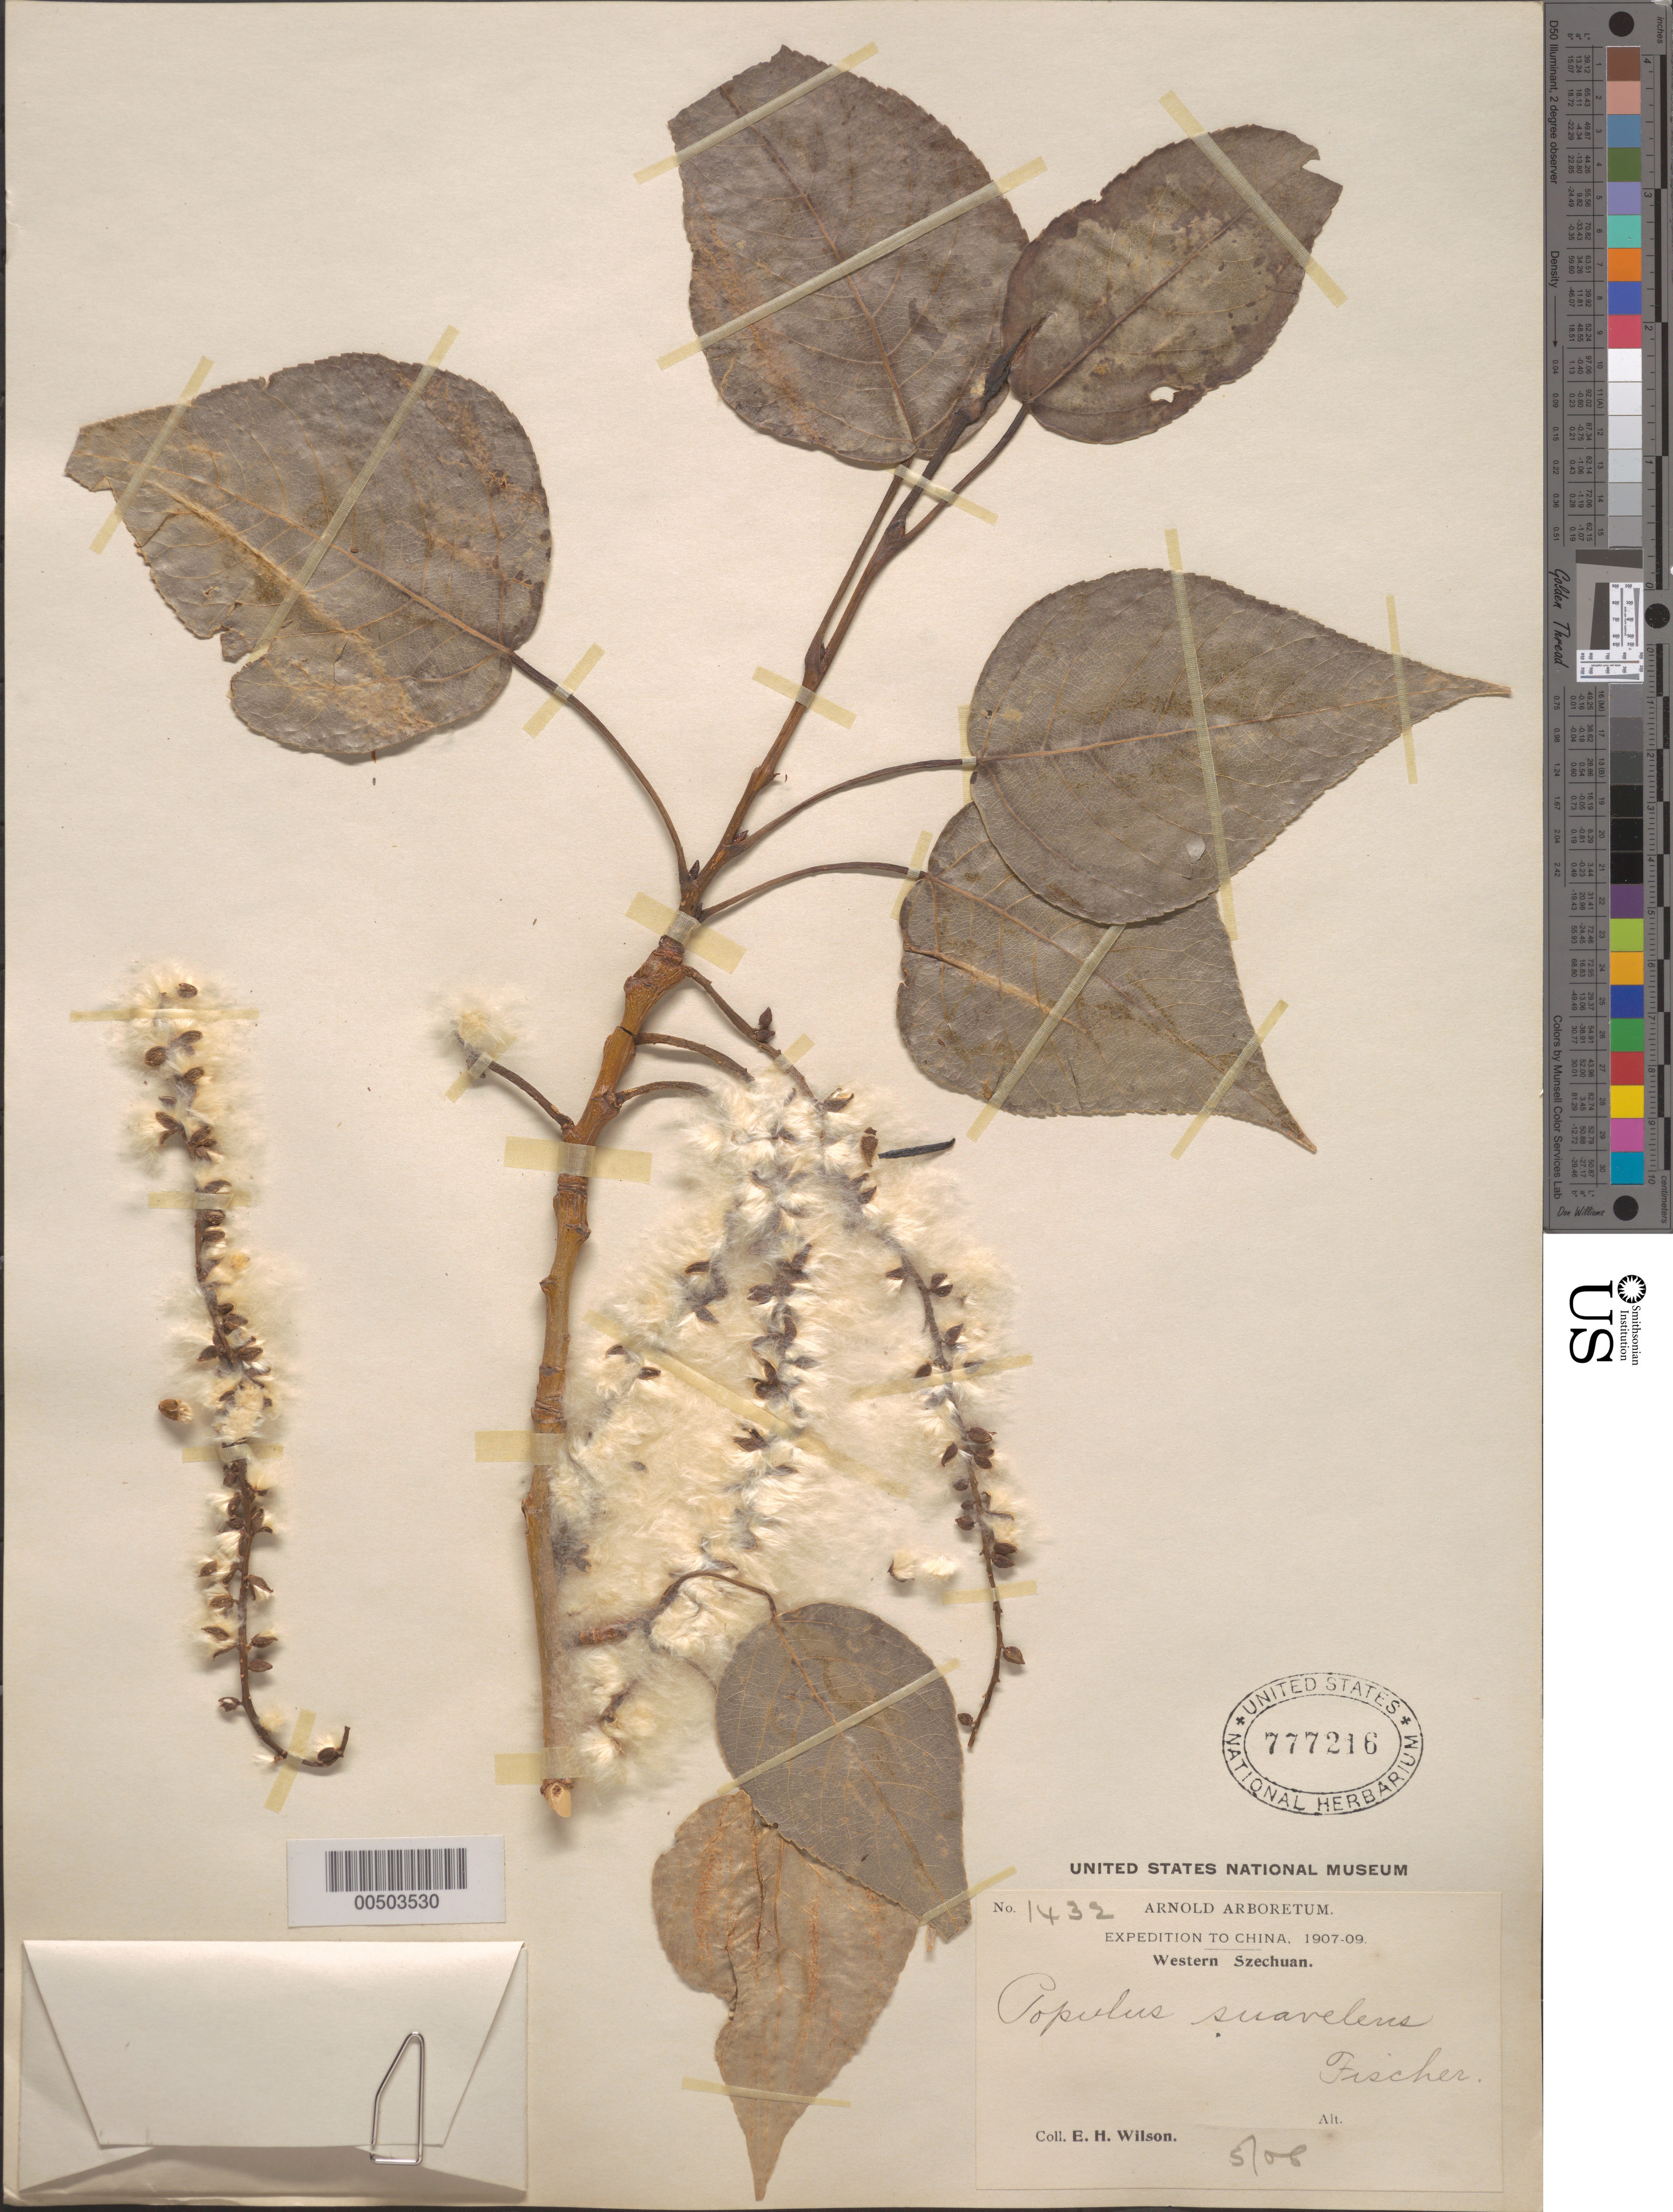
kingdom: Plantae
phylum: Tracheophyta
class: Magnoliopsida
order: Malpighiales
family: Salicaceae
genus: Populus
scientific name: Populus suaveolens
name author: Fisch.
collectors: E. H. Wilson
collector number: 1432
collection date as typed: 1907 to -- --- 1909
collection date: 1907/1909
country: China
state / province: Sichuan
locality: Western Szechuan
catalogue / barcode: US 777216